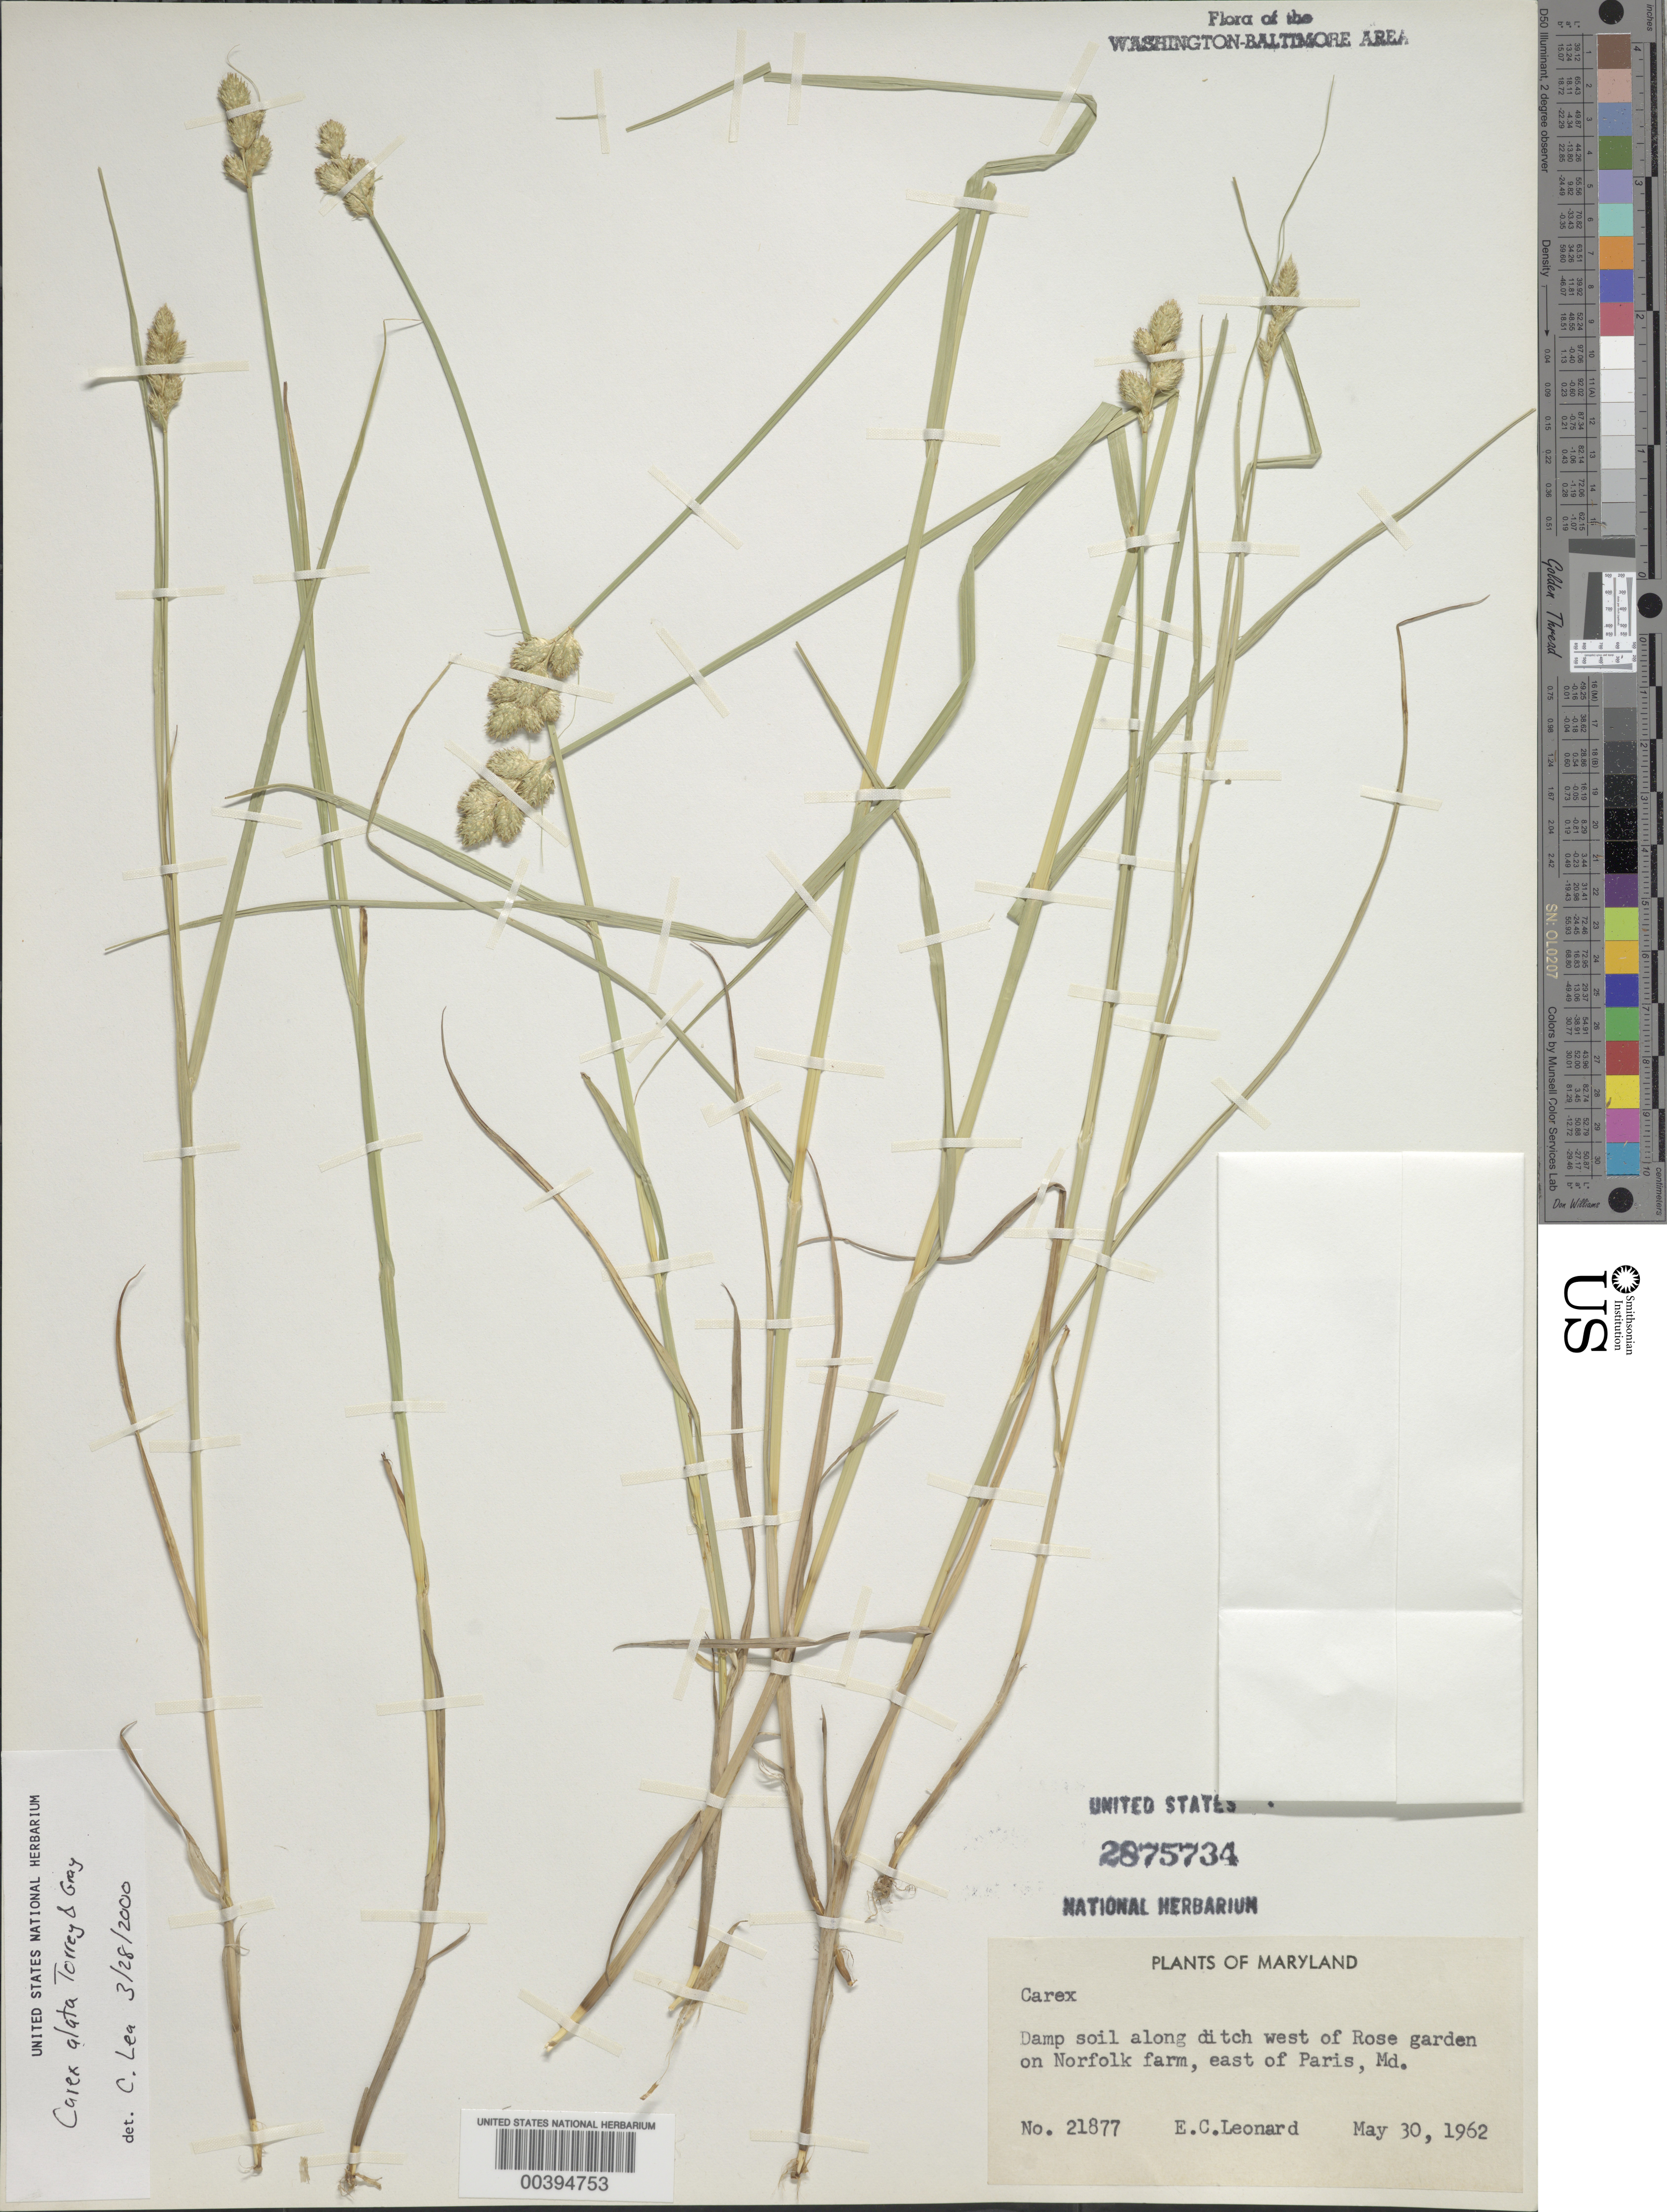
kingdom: Plantae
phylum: Tracheophyta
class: Liliopsida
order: Poales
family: Cyperaceae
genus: Carex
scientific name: Carex alata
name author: Torr.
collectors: E. C. Leonard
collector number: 21877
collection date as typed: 30 May 1962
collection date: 1962-05-30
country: United States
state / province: Maryland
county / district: Calvert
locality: East of Paris, Norfolk Farm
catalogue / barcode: US 2875734